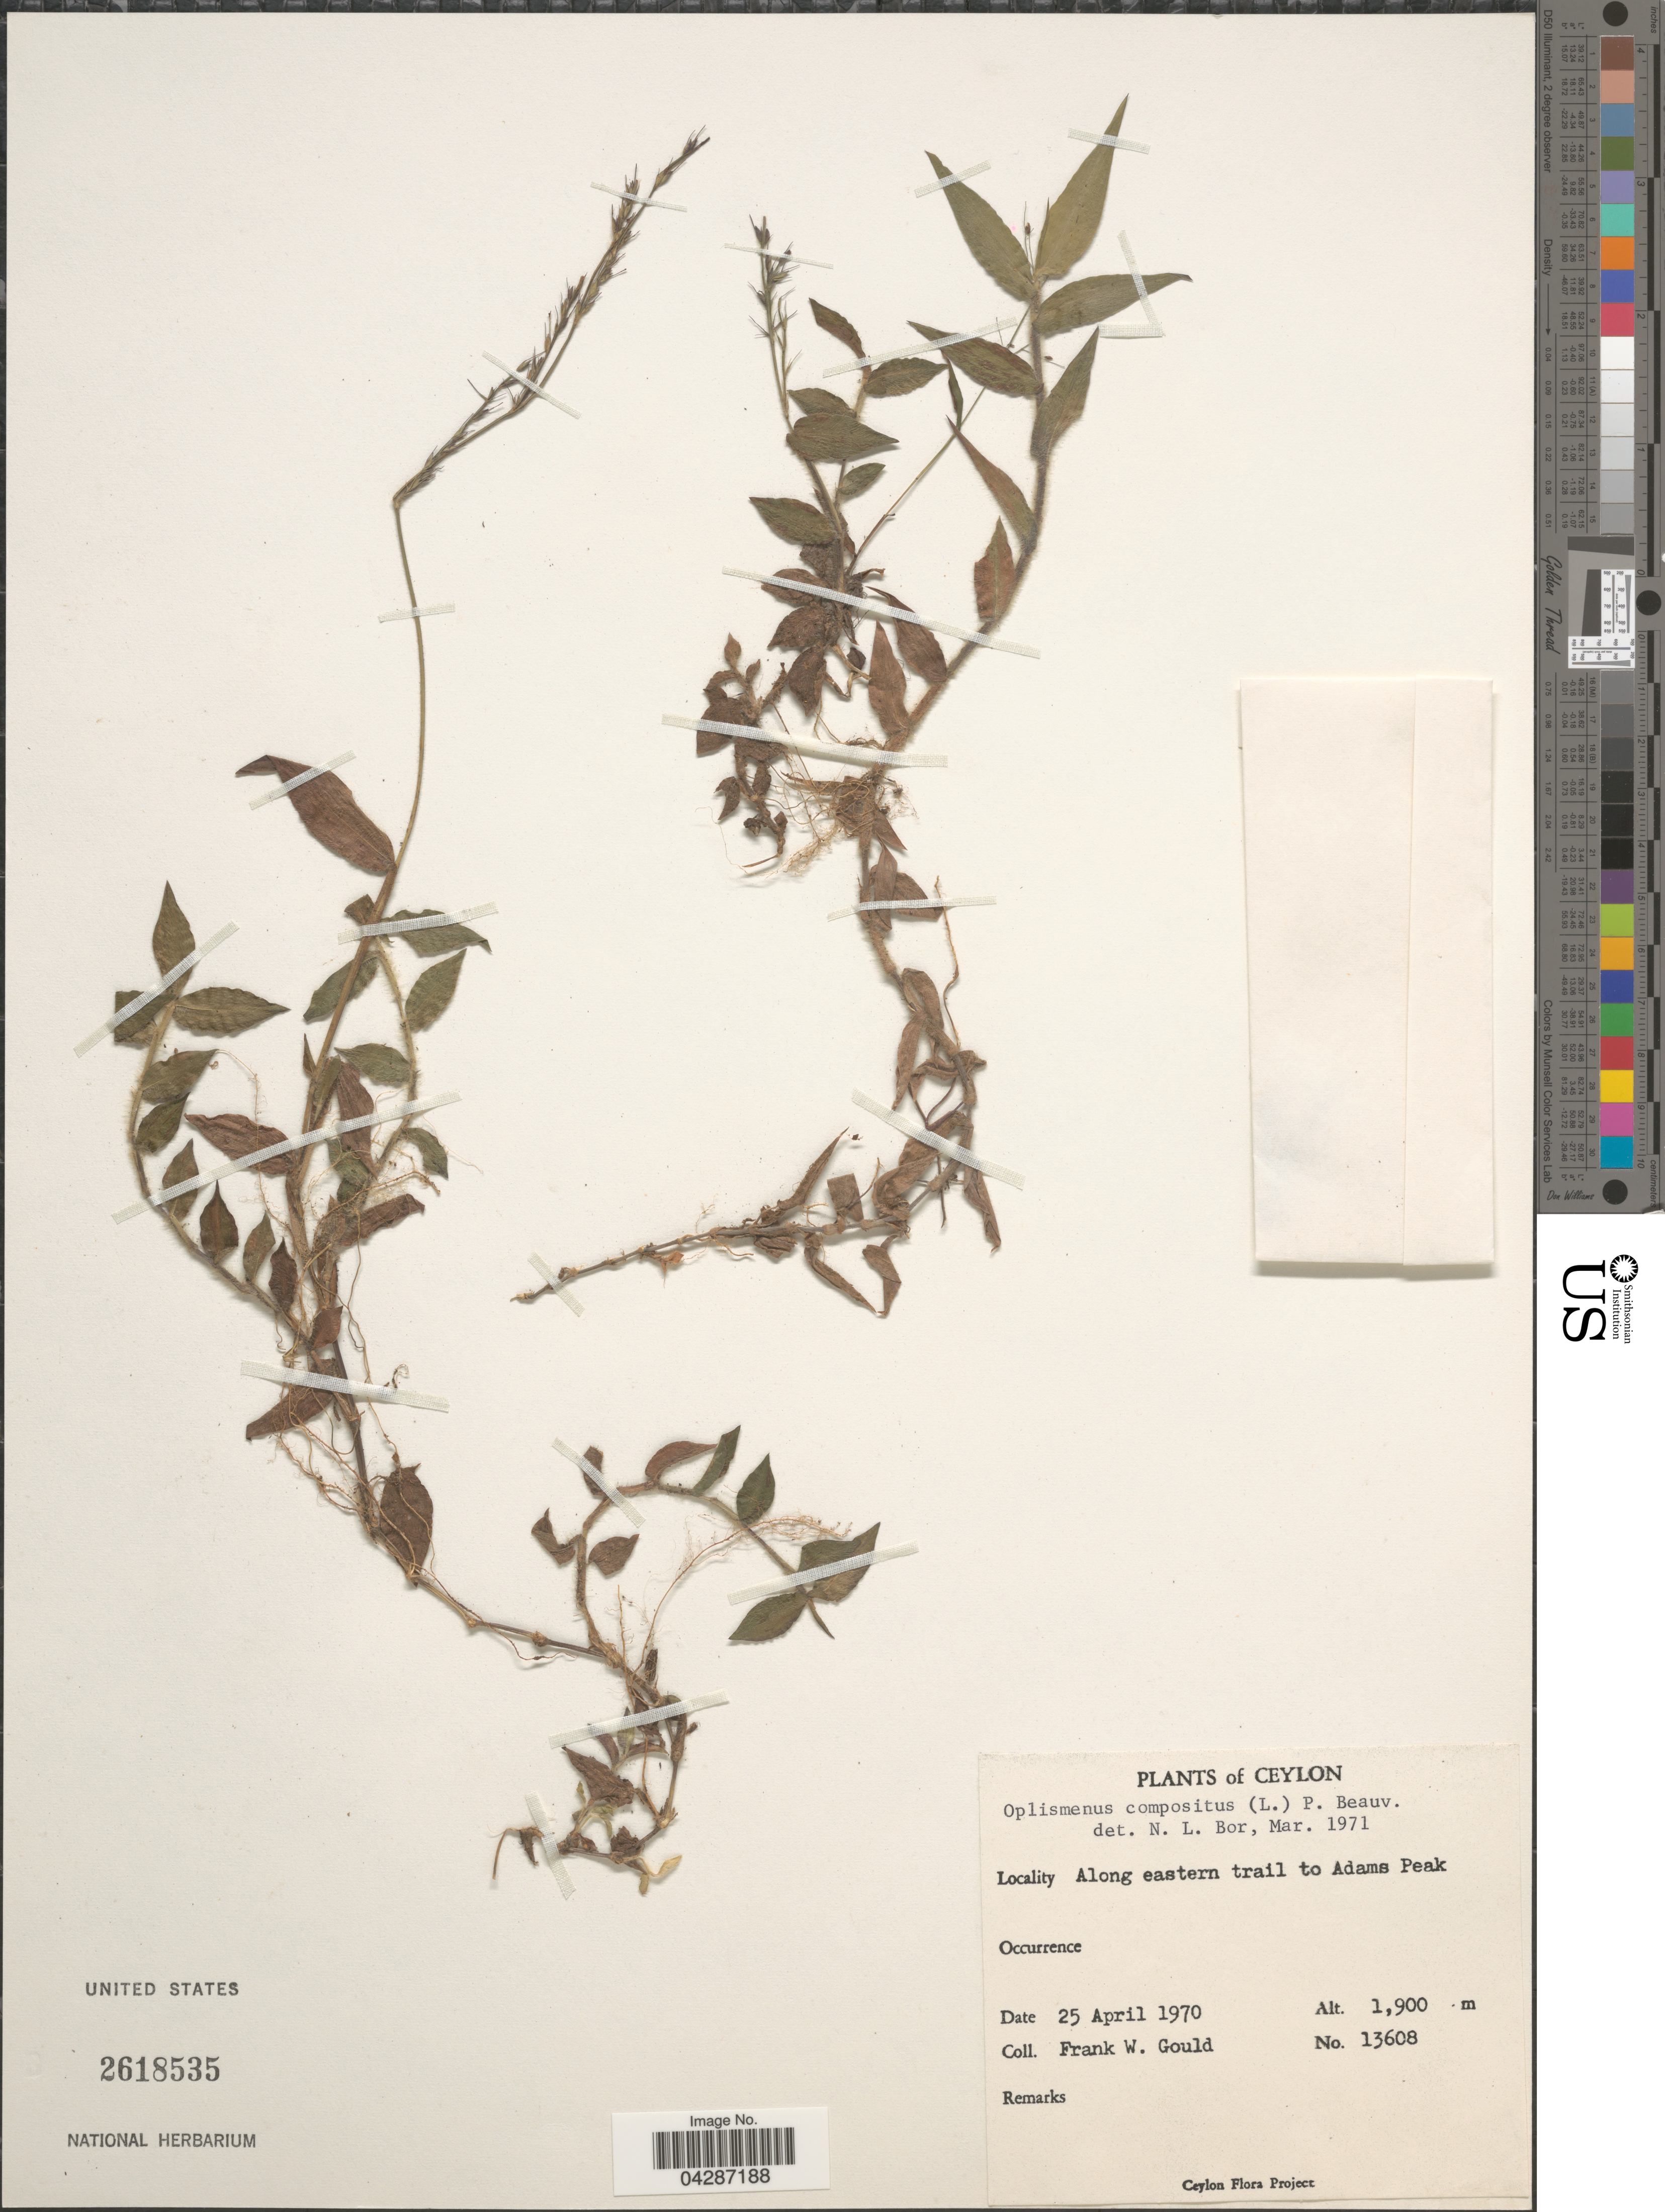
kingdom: Plantae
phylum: Tracheophyta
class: Liliopsida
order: Poales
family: Poaceae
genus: Oplismenus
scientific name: Oplismenus compositus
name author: (L.) P. Beauv.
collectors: F. W. Gould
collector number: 13608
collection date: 1970-04-25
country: Sri Lanka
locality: Ceylon. Along eastern trail to Adams Peak.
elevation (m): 1900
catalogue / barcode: US 2618535